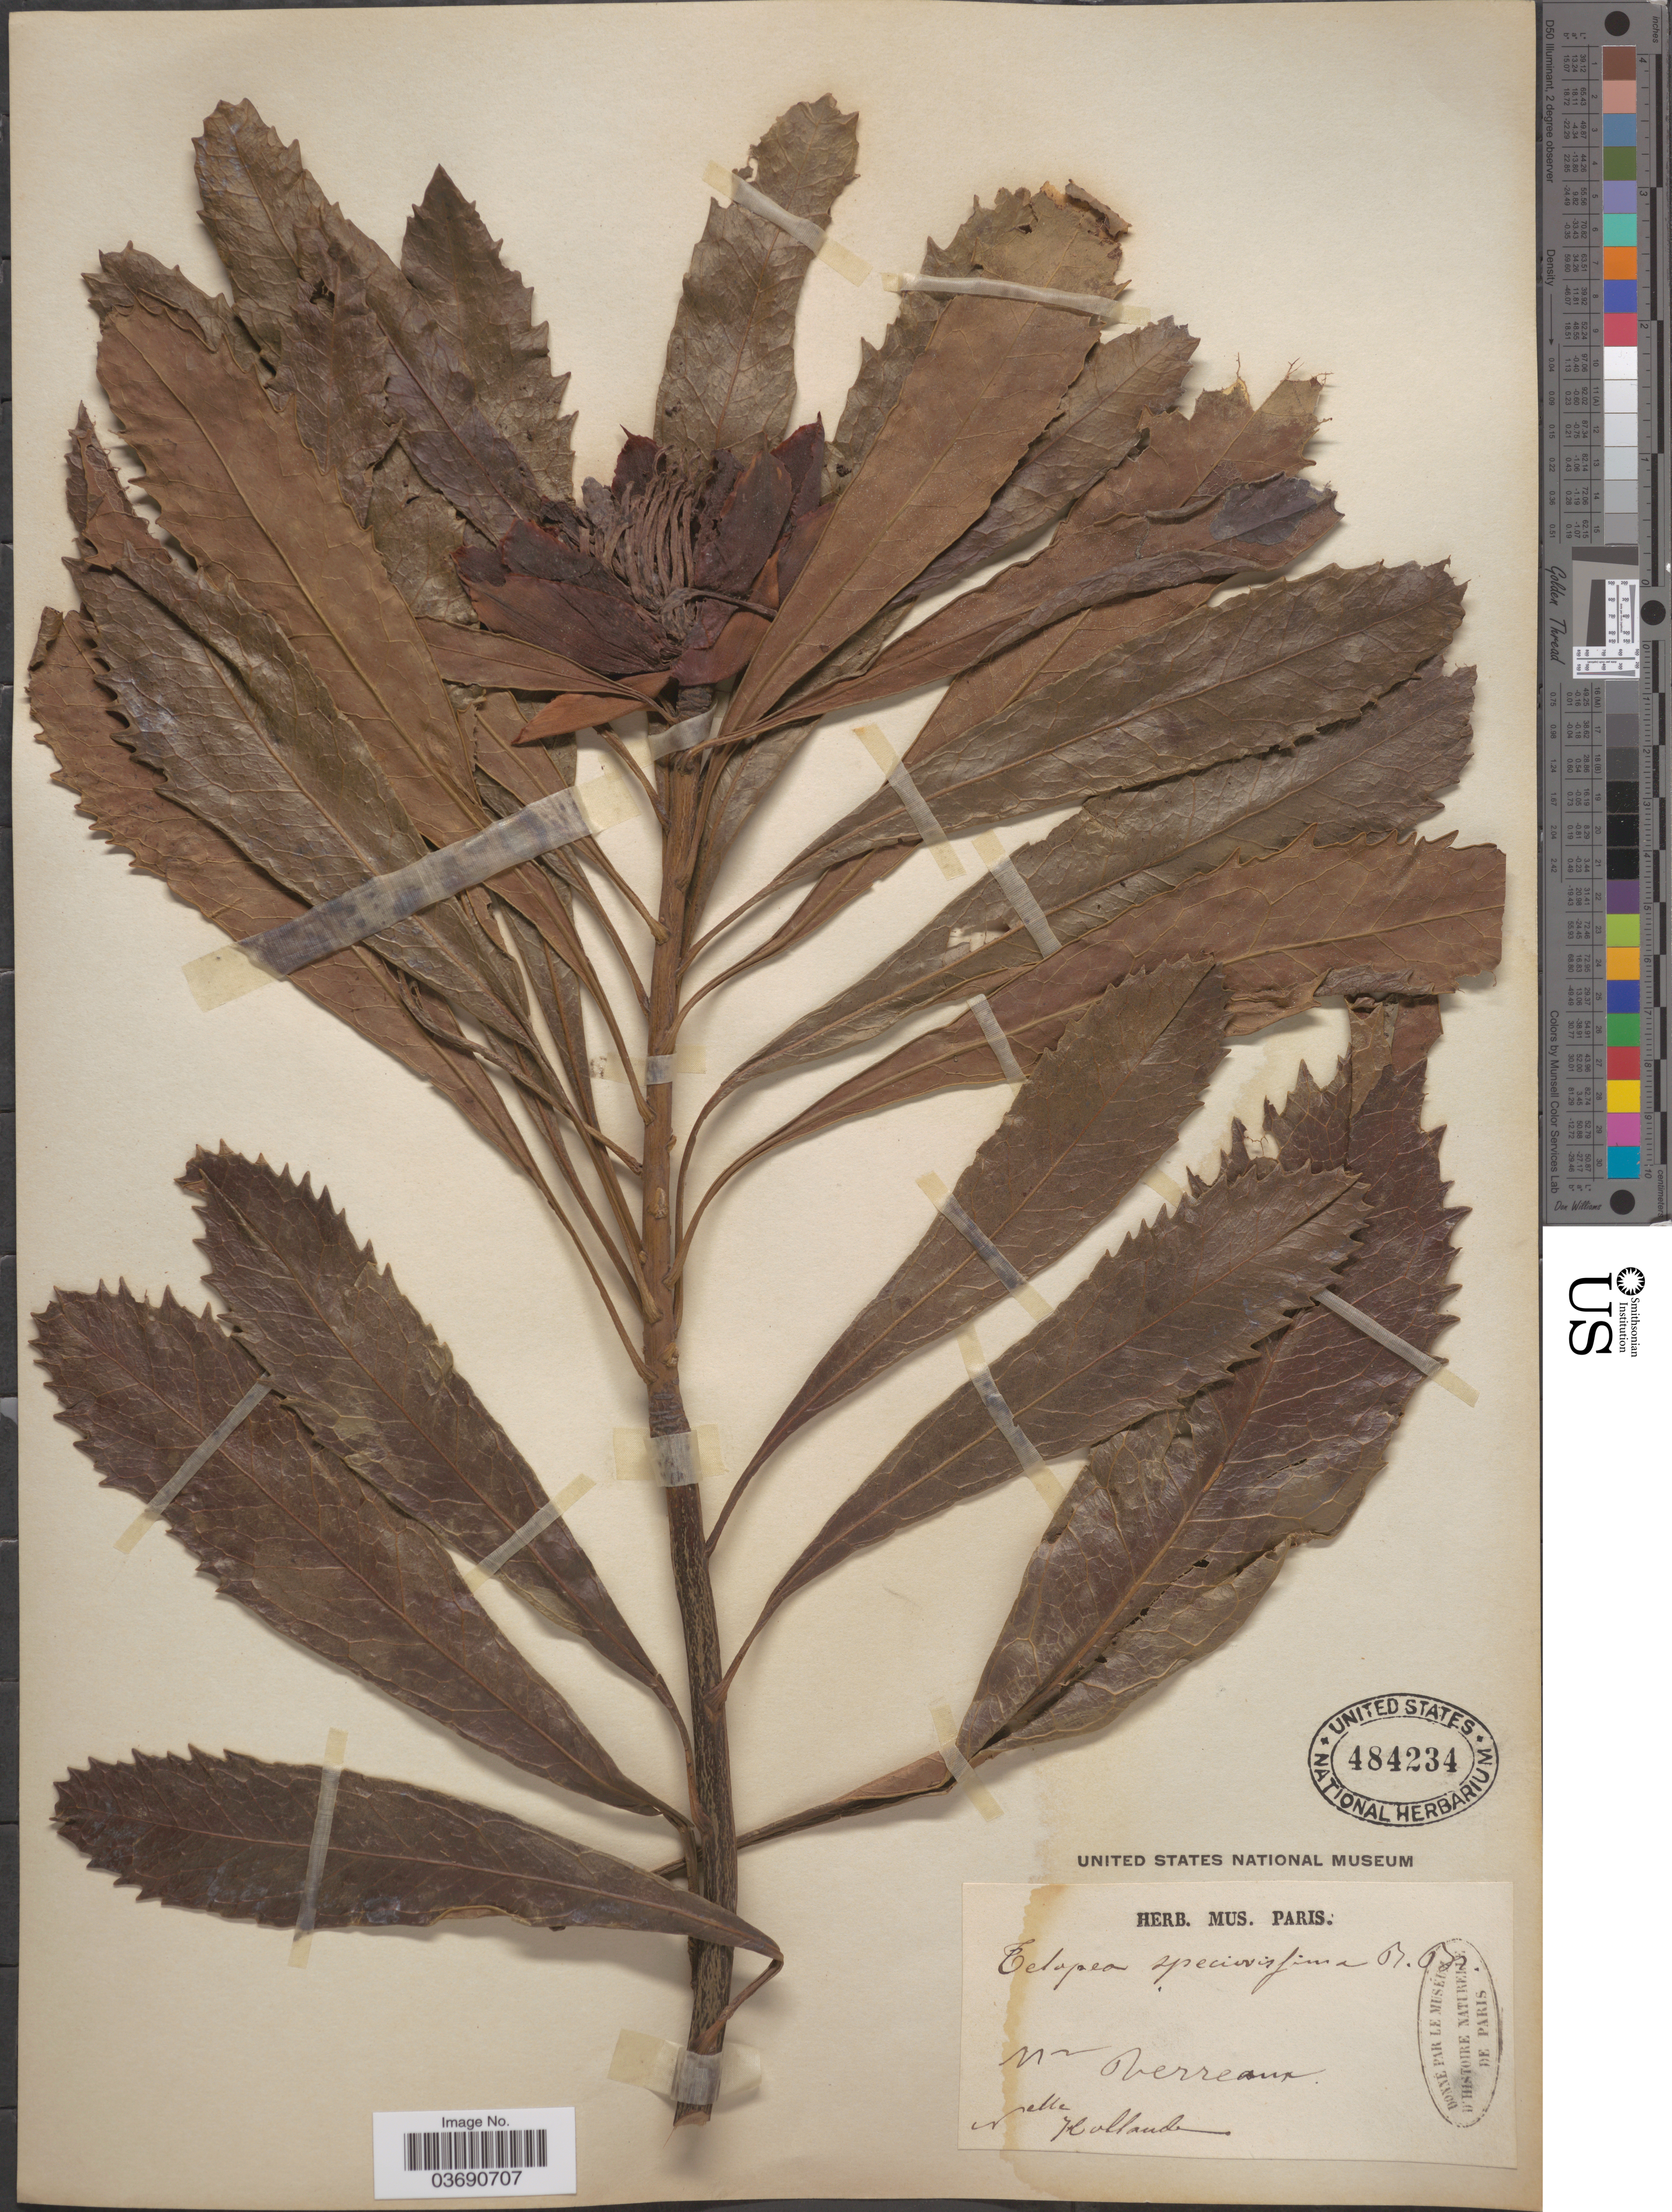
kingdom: Plantae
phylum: Tracheophyta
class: Magnoliopsida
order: Proteales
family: Proteaceae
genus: Telopea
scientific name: Telopea speciosissima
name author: (Sm.) R. Br.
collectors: M. Verreaux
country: Australia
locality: Nelle Holland.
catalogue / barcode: US 484234